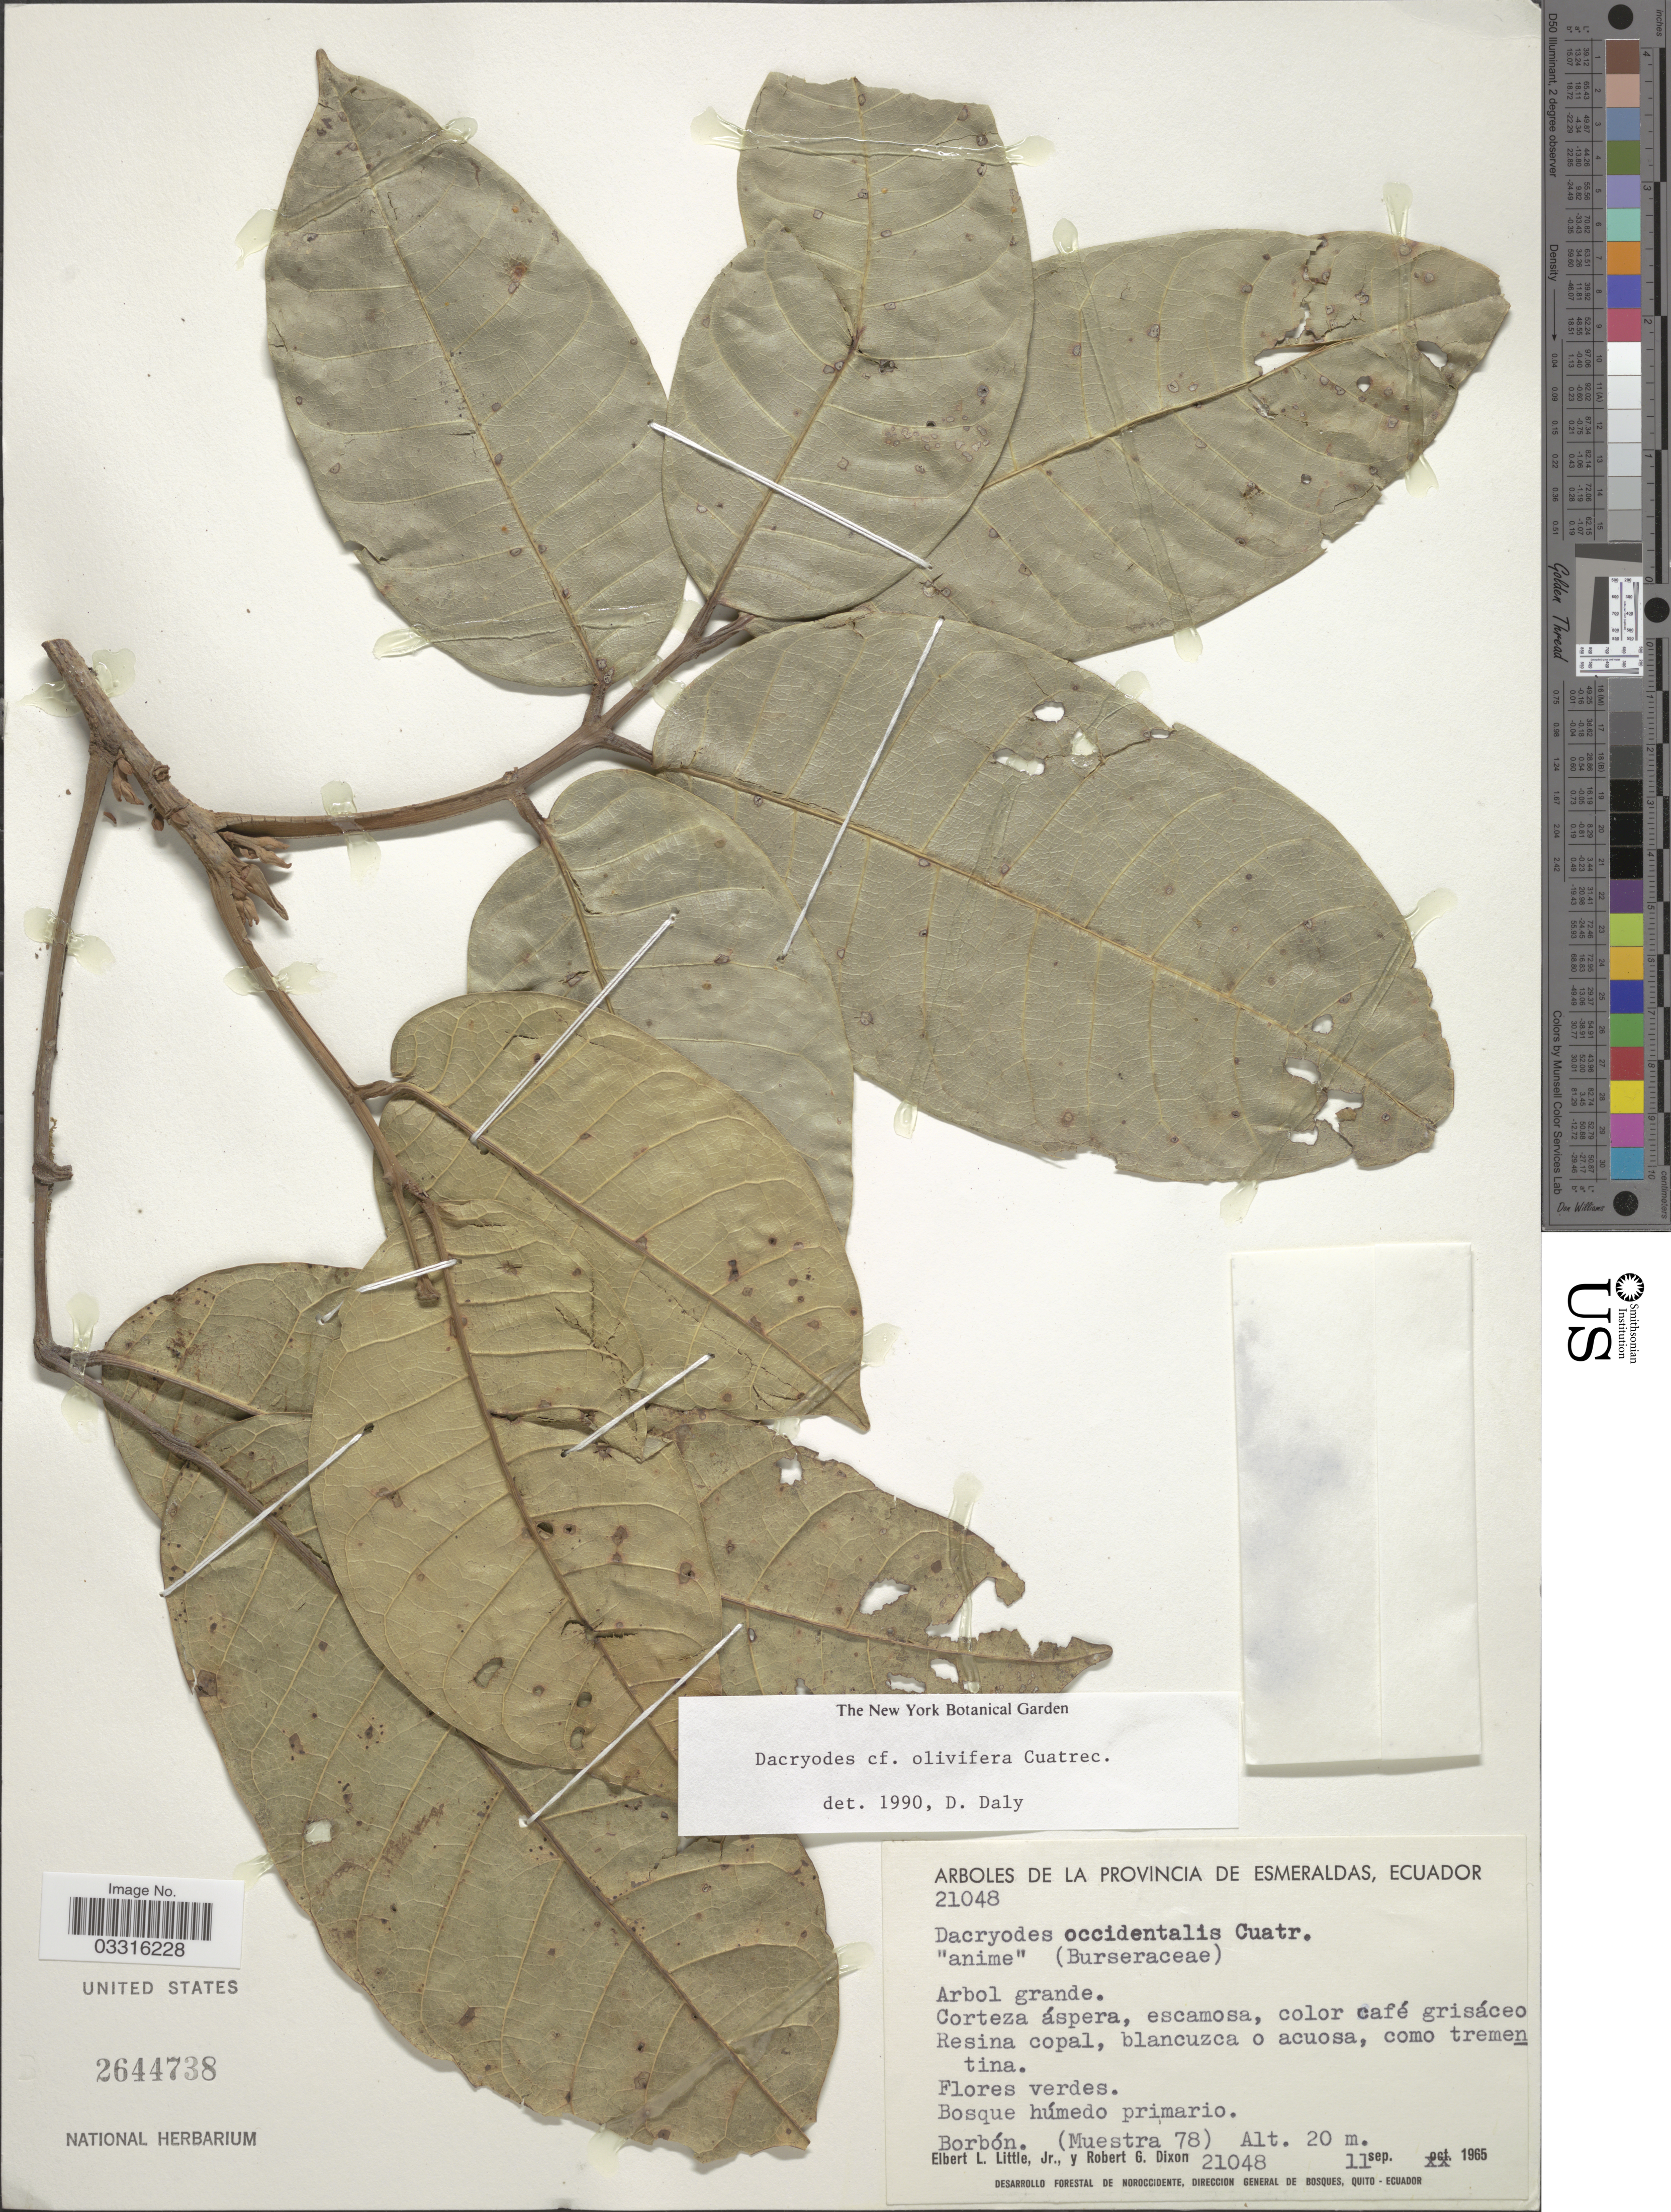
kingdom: Plantae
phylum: Tracheophyta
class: Magnoliopsida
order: Sapindales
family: Burseraceae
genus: Dacryodes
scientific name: Dacryodes olivifera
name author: Cuatrec.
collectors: E. L. Little & R. G. Dixon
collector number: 21048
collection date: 1965-09-11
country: Ecuador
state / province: Esmeraldas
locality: Borbón. (Muestra 78).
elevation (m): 20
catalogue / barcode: US 2644738